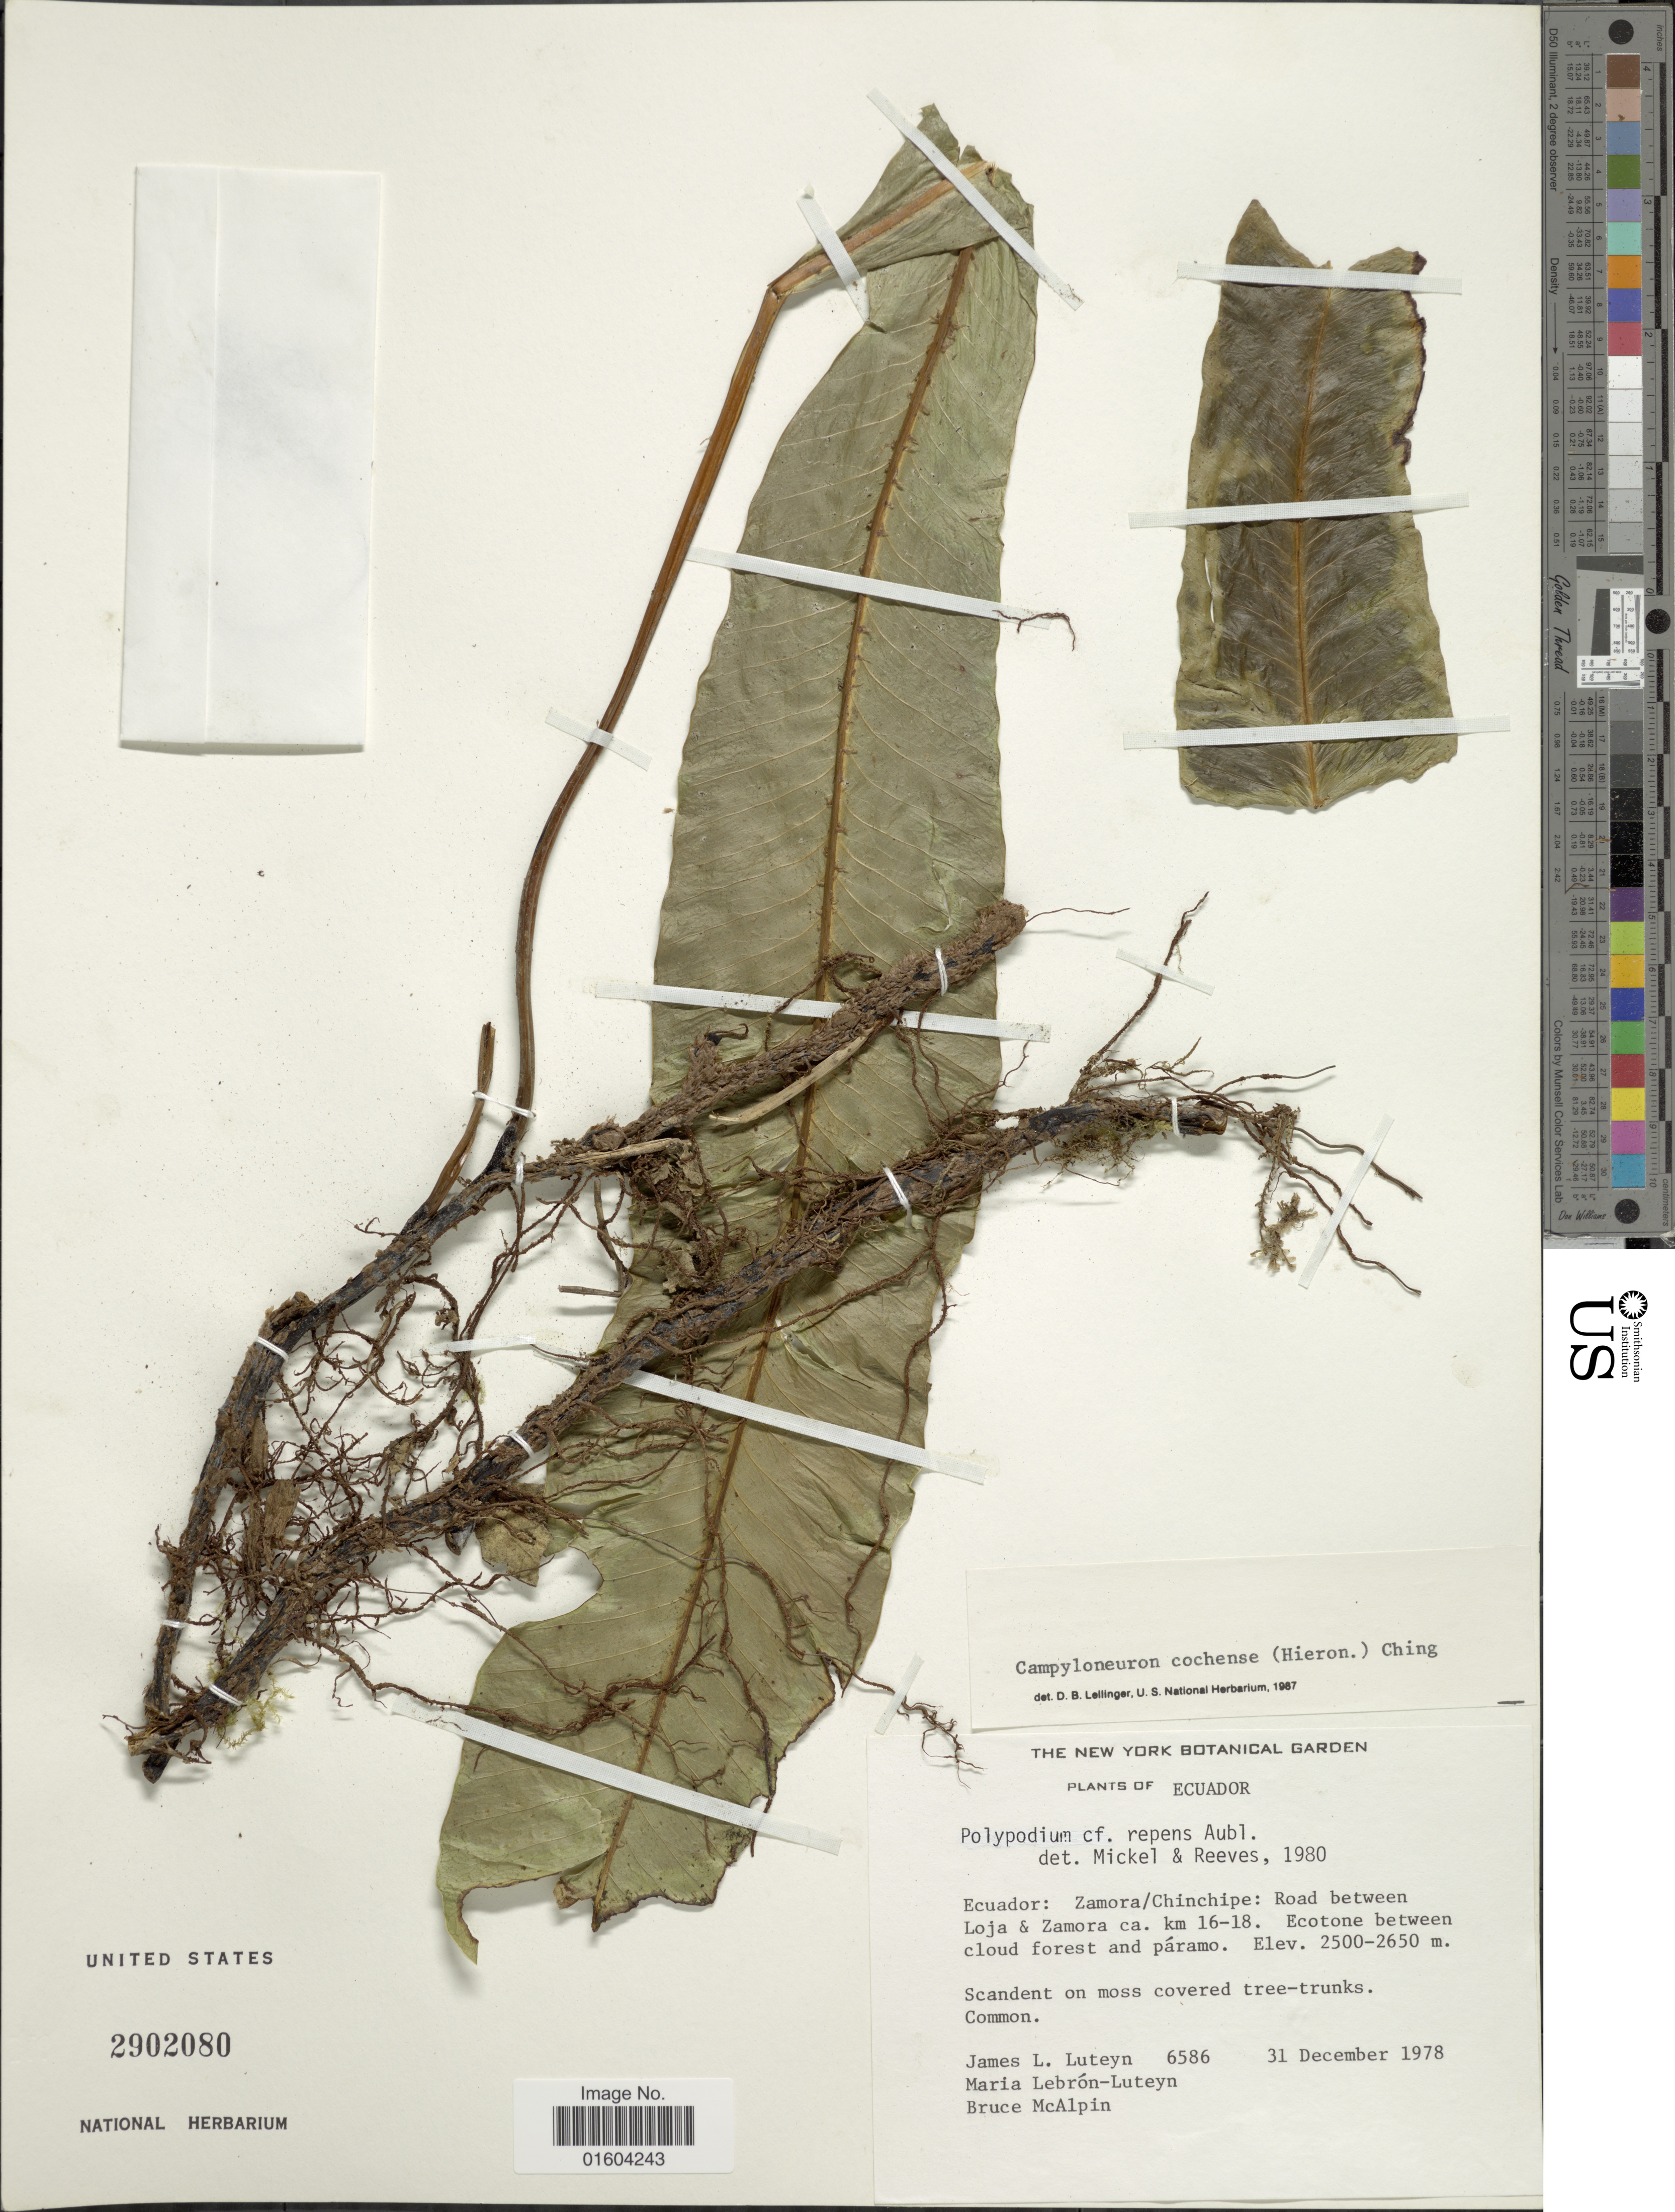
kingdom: Plantae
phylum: Tracheophyta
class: Polypodiopsida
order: Polypodiales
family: Polypodiaceae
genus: Campyloneurum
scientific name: Campyloneurum cochense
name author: (Hieron.) Ching & Farw.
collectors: J. L. Luteyn, M. L. Lebrón-Luteyn & B. McAlpin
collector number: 6586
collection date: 1978-12-21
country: Ecuador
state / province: Zamora-Chinchipe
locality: Ecuador: Zamora/Chinchipe: Road between Loja & Zamora ca. km 16-18.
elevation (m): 2500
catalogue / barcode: US 2902080